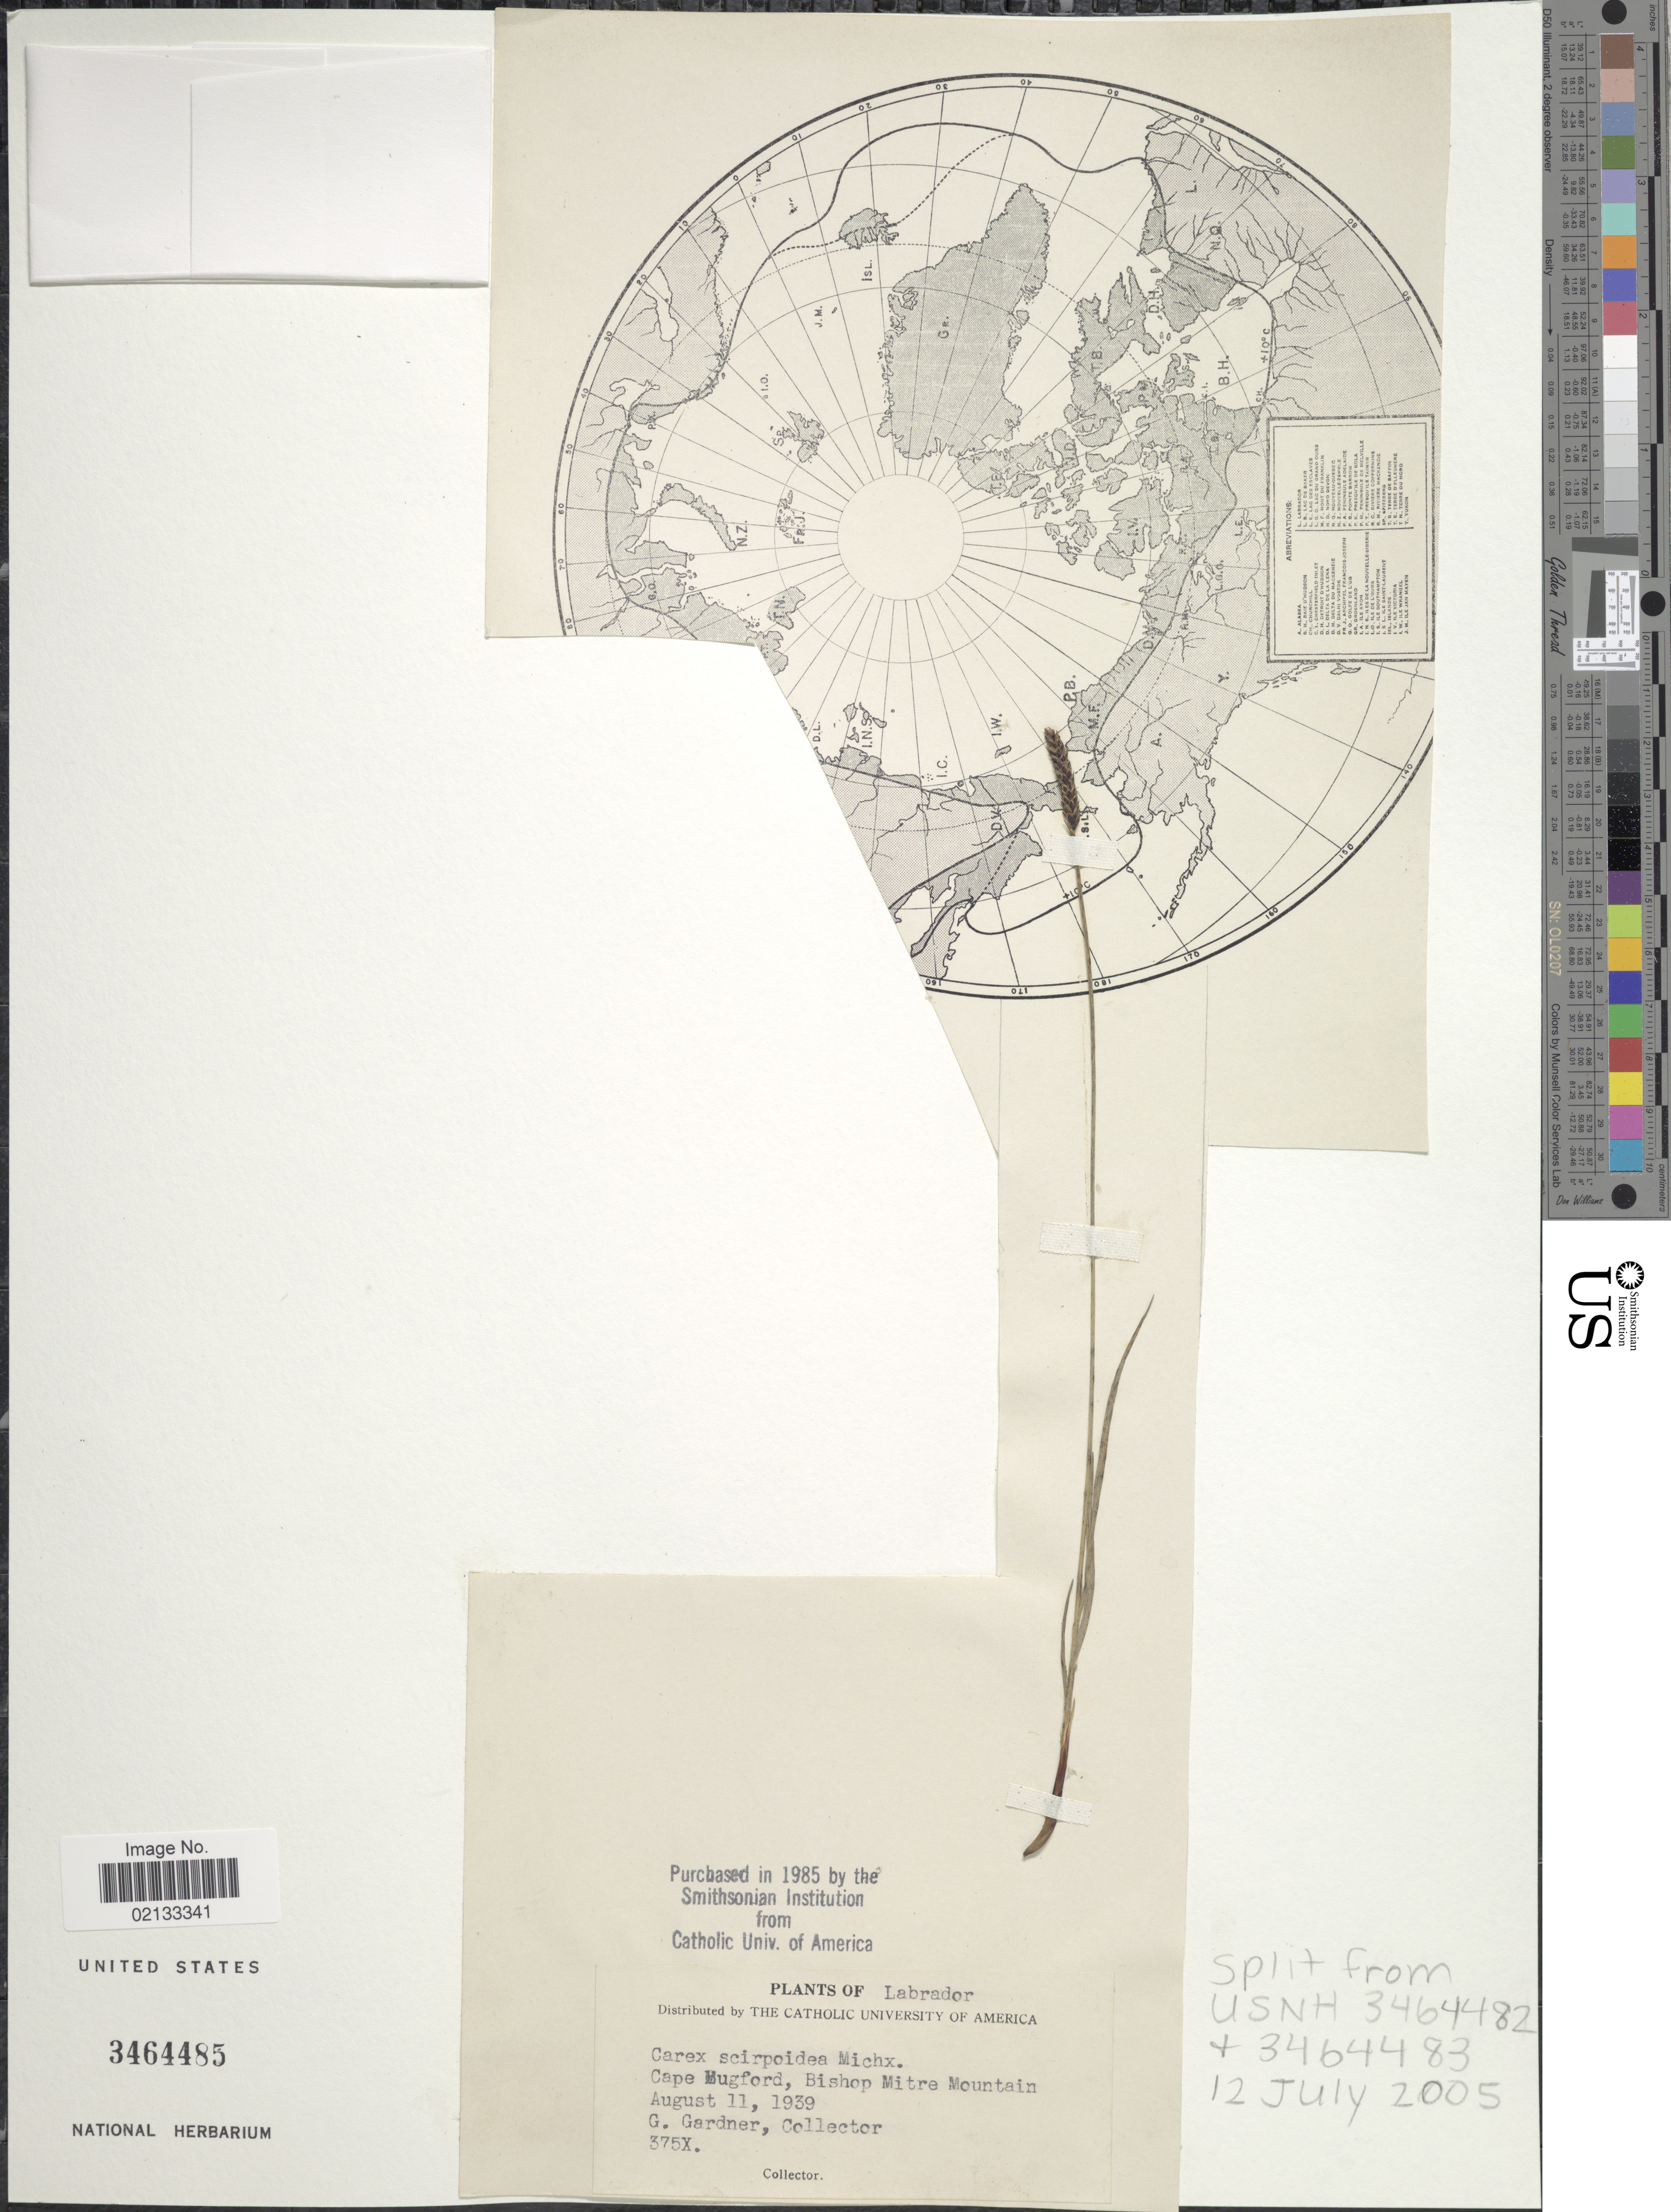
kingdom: Plantae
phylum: Tracheophyta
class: Liliopsida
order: Poales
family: Cyperaceae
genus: Carex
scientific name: Carex scirpoidea subsp. scirpoidea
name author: Michx.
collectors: G. Gardner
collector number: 375X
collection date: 1939-08-11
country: Canada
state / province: Newfoundland and Labrador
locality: Labrador, Cape Mugford, Bishop Mitre Mountain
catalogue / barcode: US 3464485